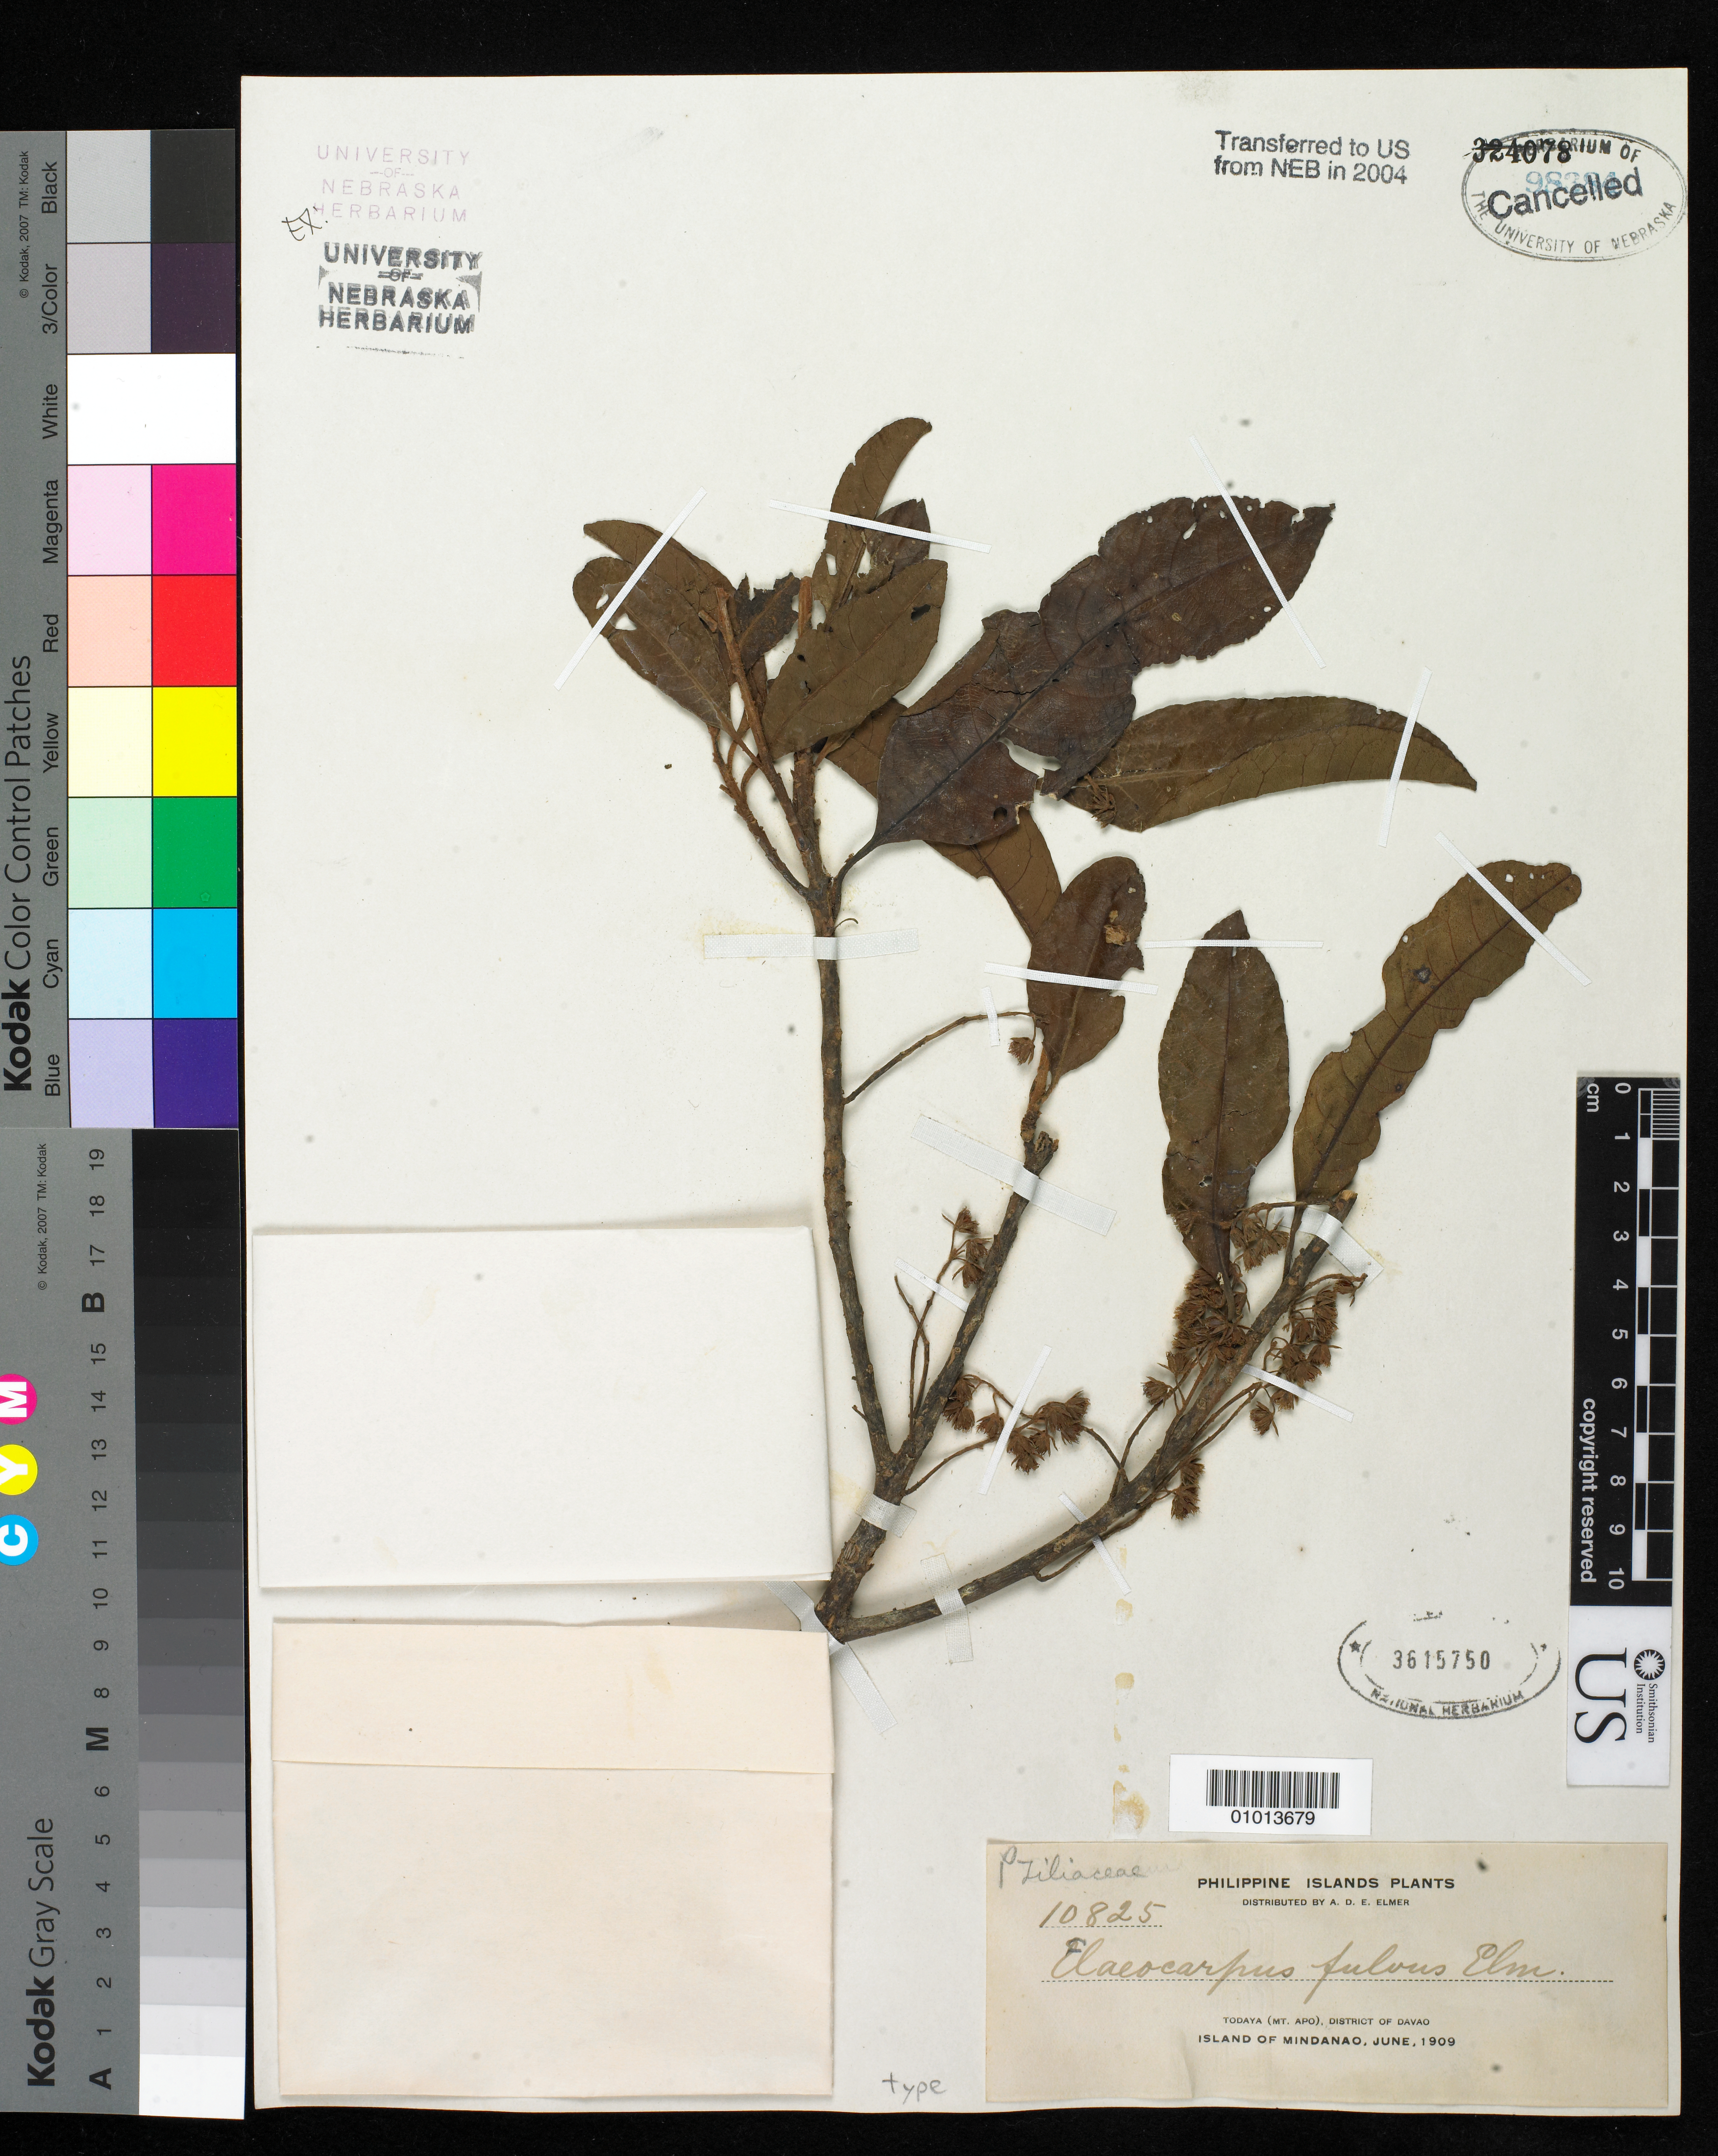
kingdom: Plantae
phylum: Tracheophyta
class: Magnoliopsida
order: Oxalidales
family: Elaeocarpaceae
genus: Elaeocarpus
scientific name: Elaeocarpus fulvus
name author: Elmer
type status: Isotype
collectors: A. D. E. Elmer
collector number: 10825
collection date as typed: Jun 1909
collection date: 1909-06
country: Philippines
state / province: Davao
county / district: Davao del Sur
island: Mindanao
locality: Todaya (Mt. Apo).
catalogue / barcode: US 3615750